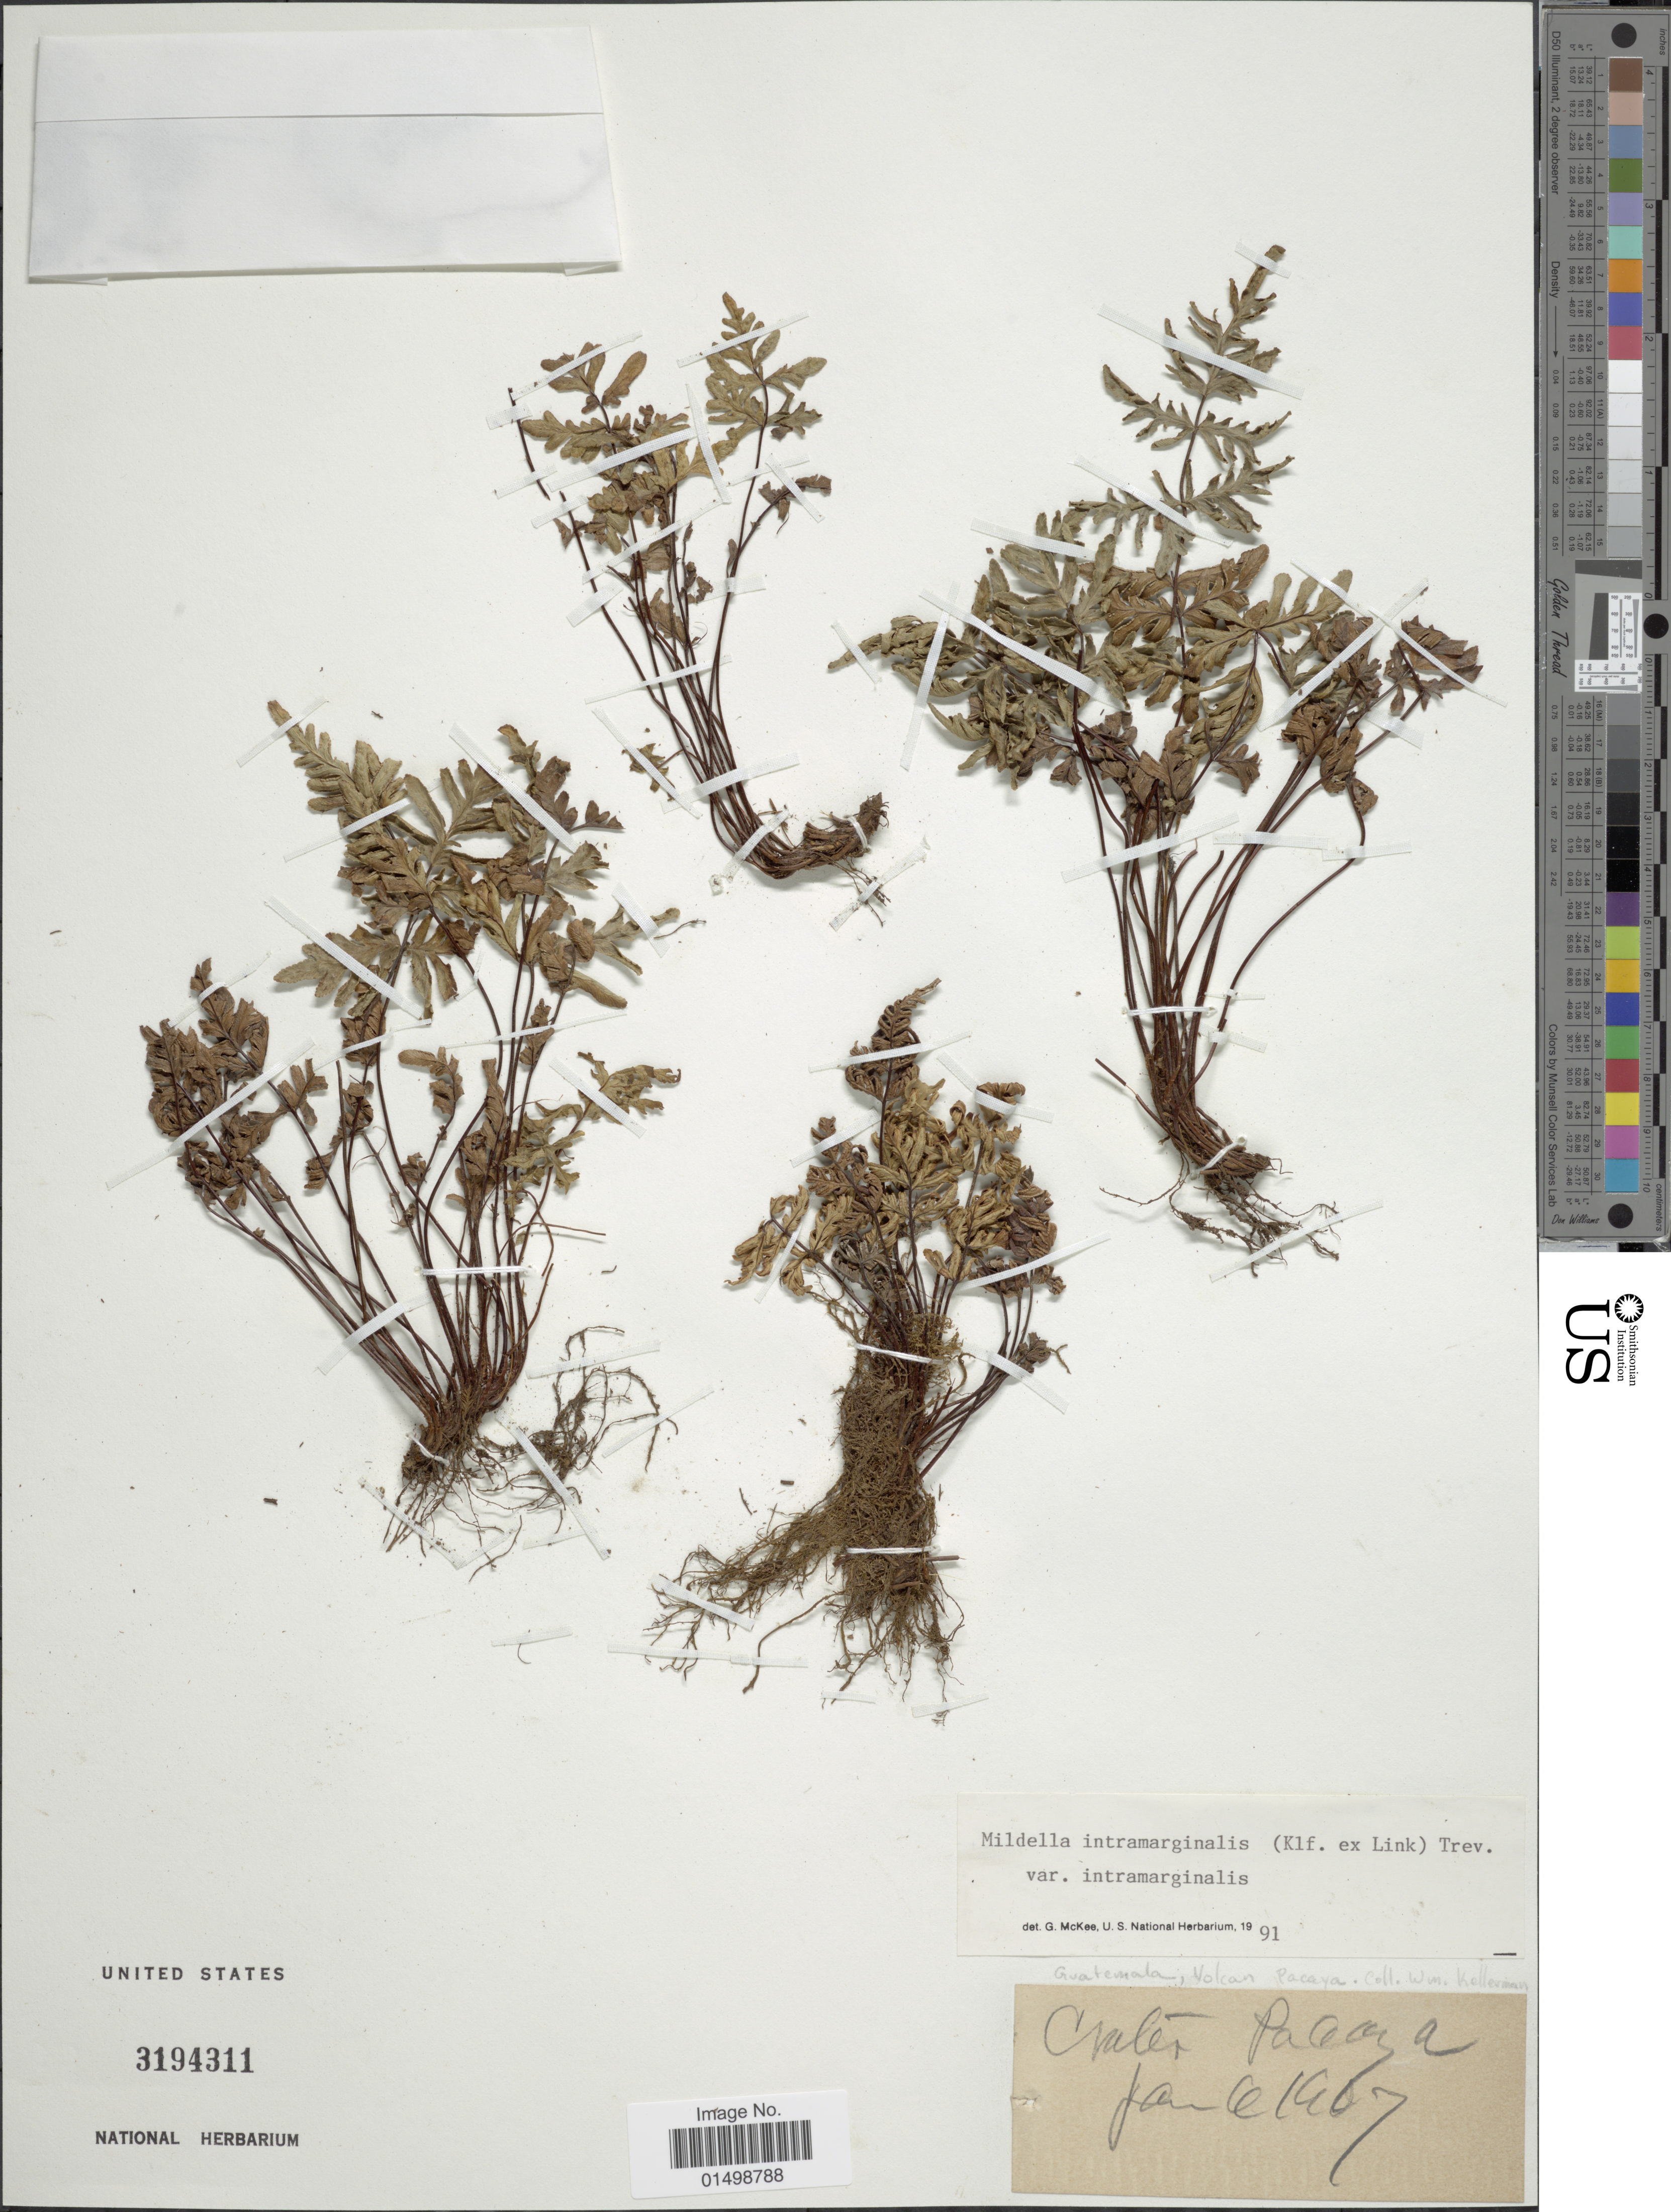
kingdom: Plantae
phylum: Tracheophyta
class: Polypodiopsida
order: Polypodiales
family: Pteridaceae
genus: Cheilanthes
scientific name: Cheilanthes intramarginalis var. intramarginalis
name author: (Kaulf.) Hook.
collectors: W. Kellerman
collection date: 1967-01-04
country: Guatemala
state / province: Guatemala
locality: Volcan Pacaya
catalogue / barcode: US 3194311